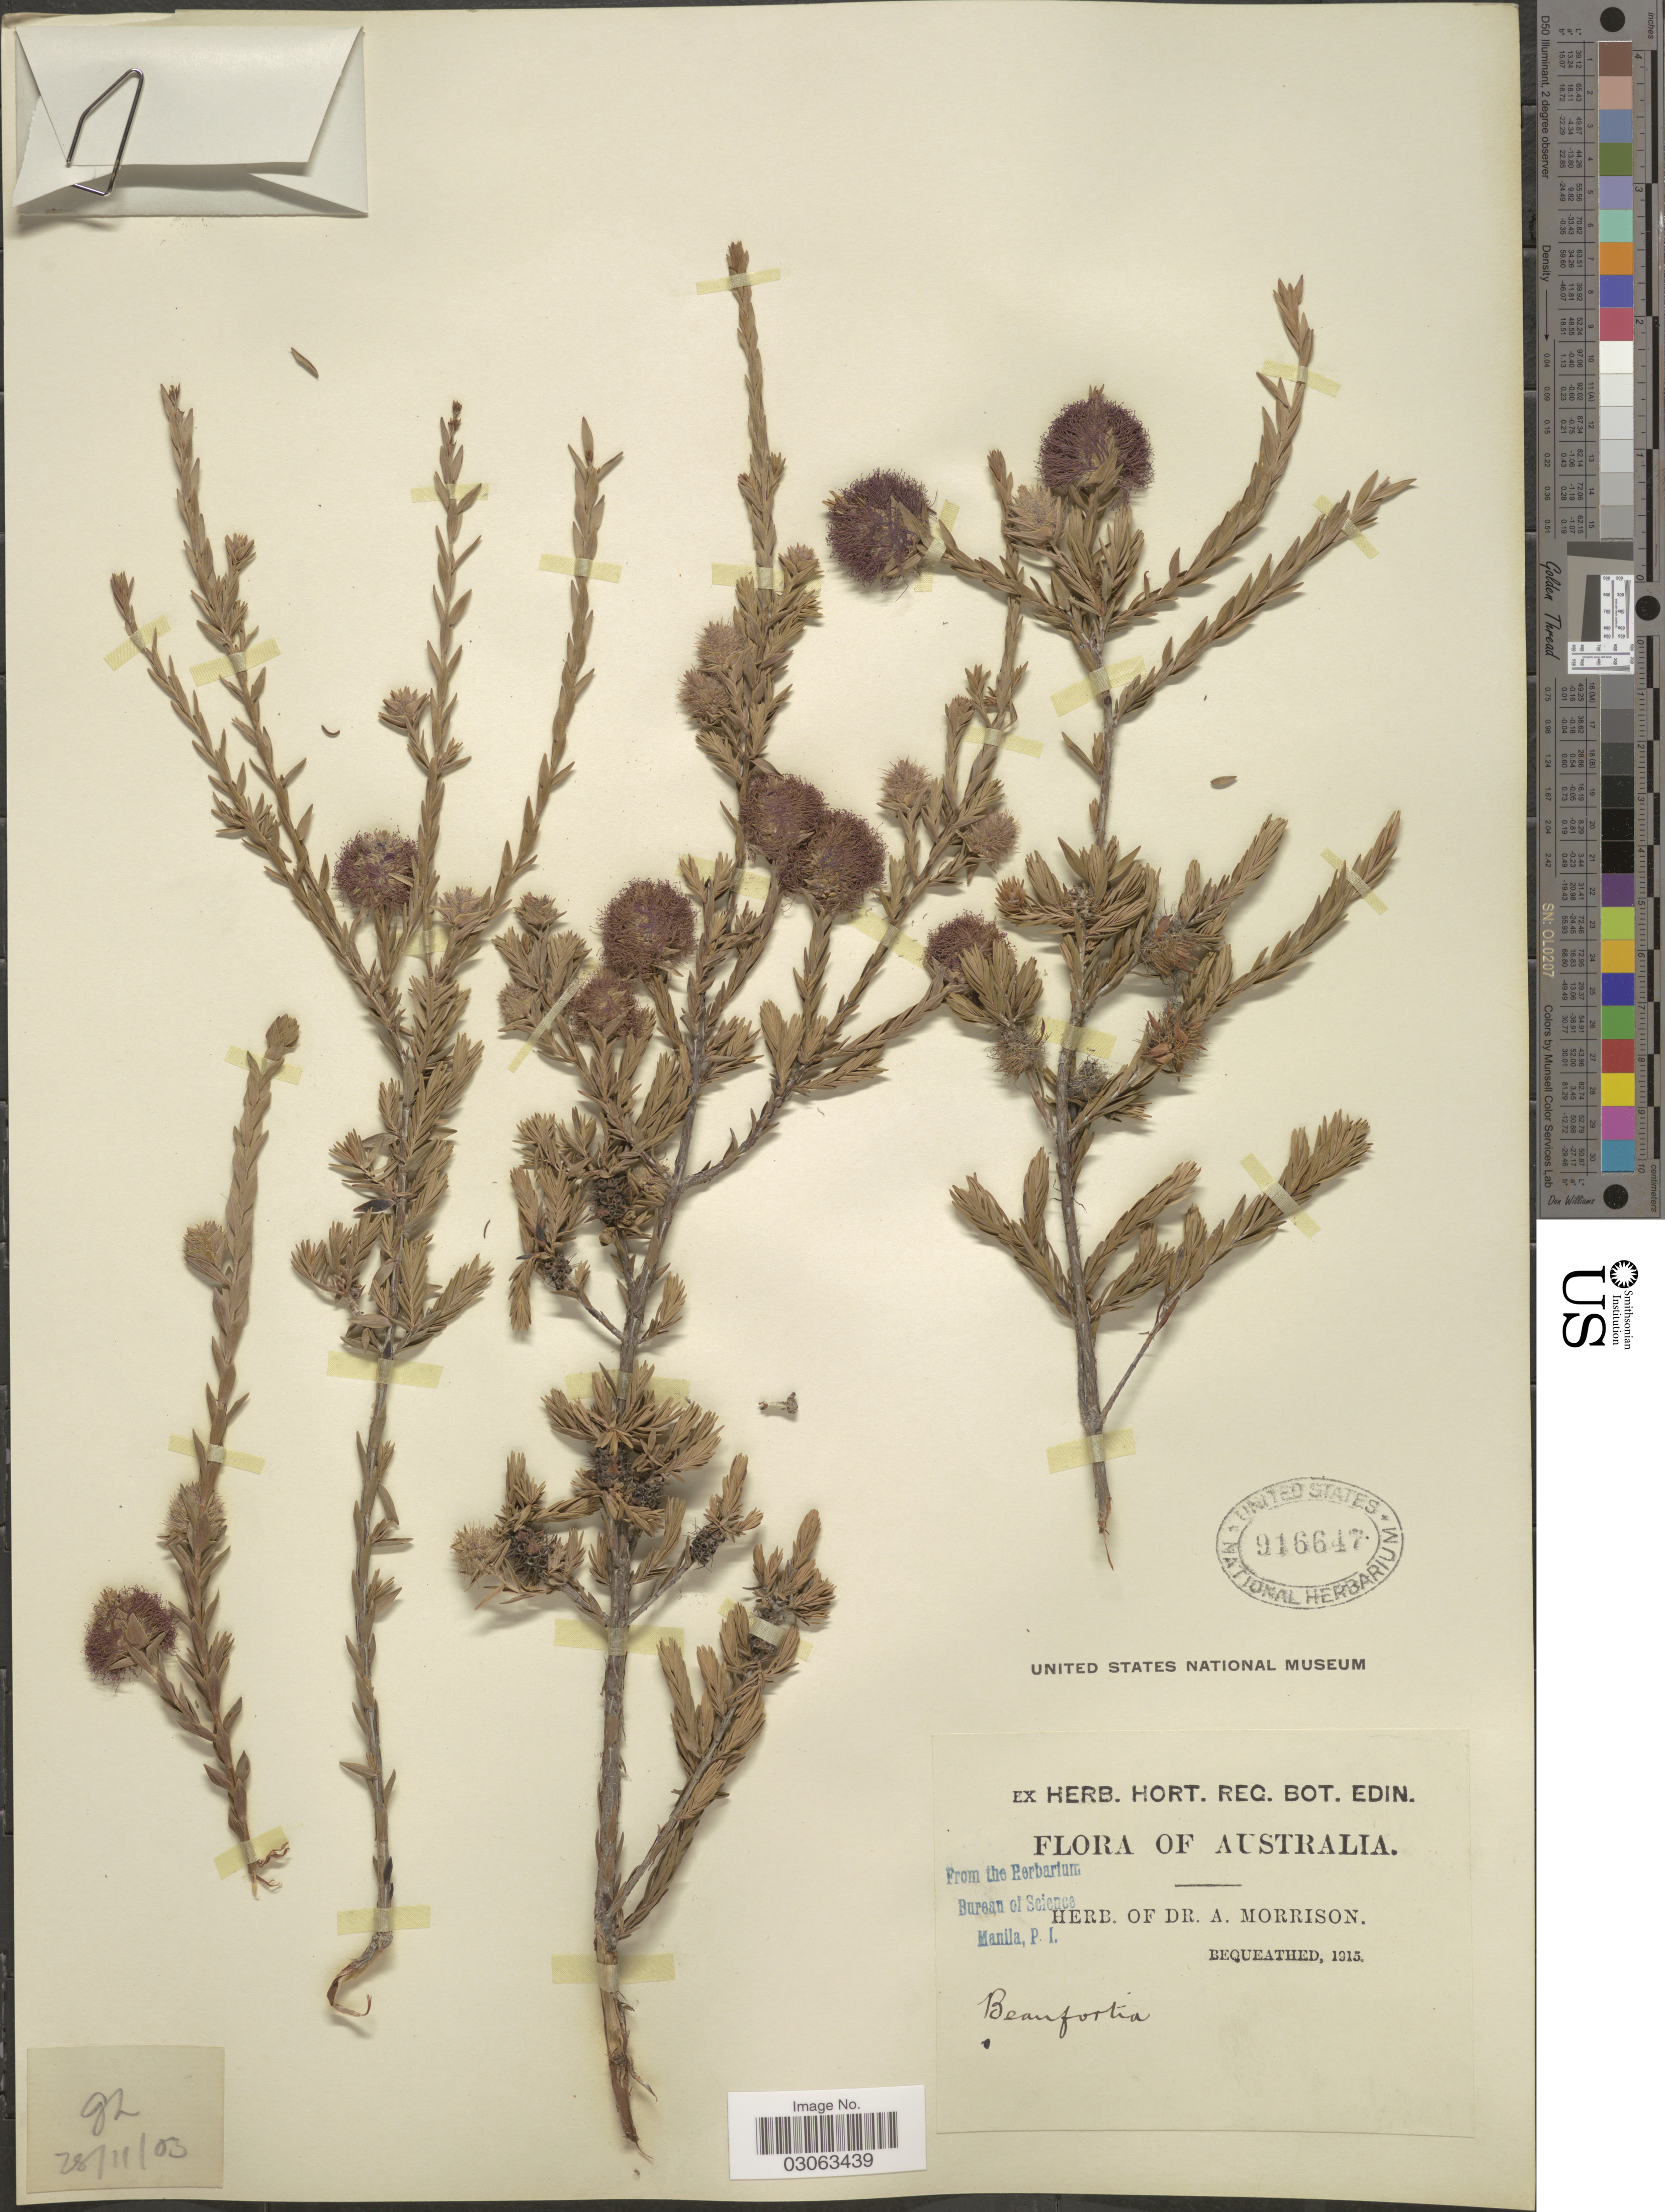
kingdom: Plantae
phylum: Tracheophyta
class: Magnoliopsida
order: Myrtales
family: Myrtaceae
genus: Beaufortia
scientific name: Beaufortia sp.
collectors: ex herb. Dr. A. Morrison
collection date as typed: Transcribed d/m/y: 28/11/3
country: Australia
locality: Gz. [unsure placement]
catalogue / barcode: US 916647